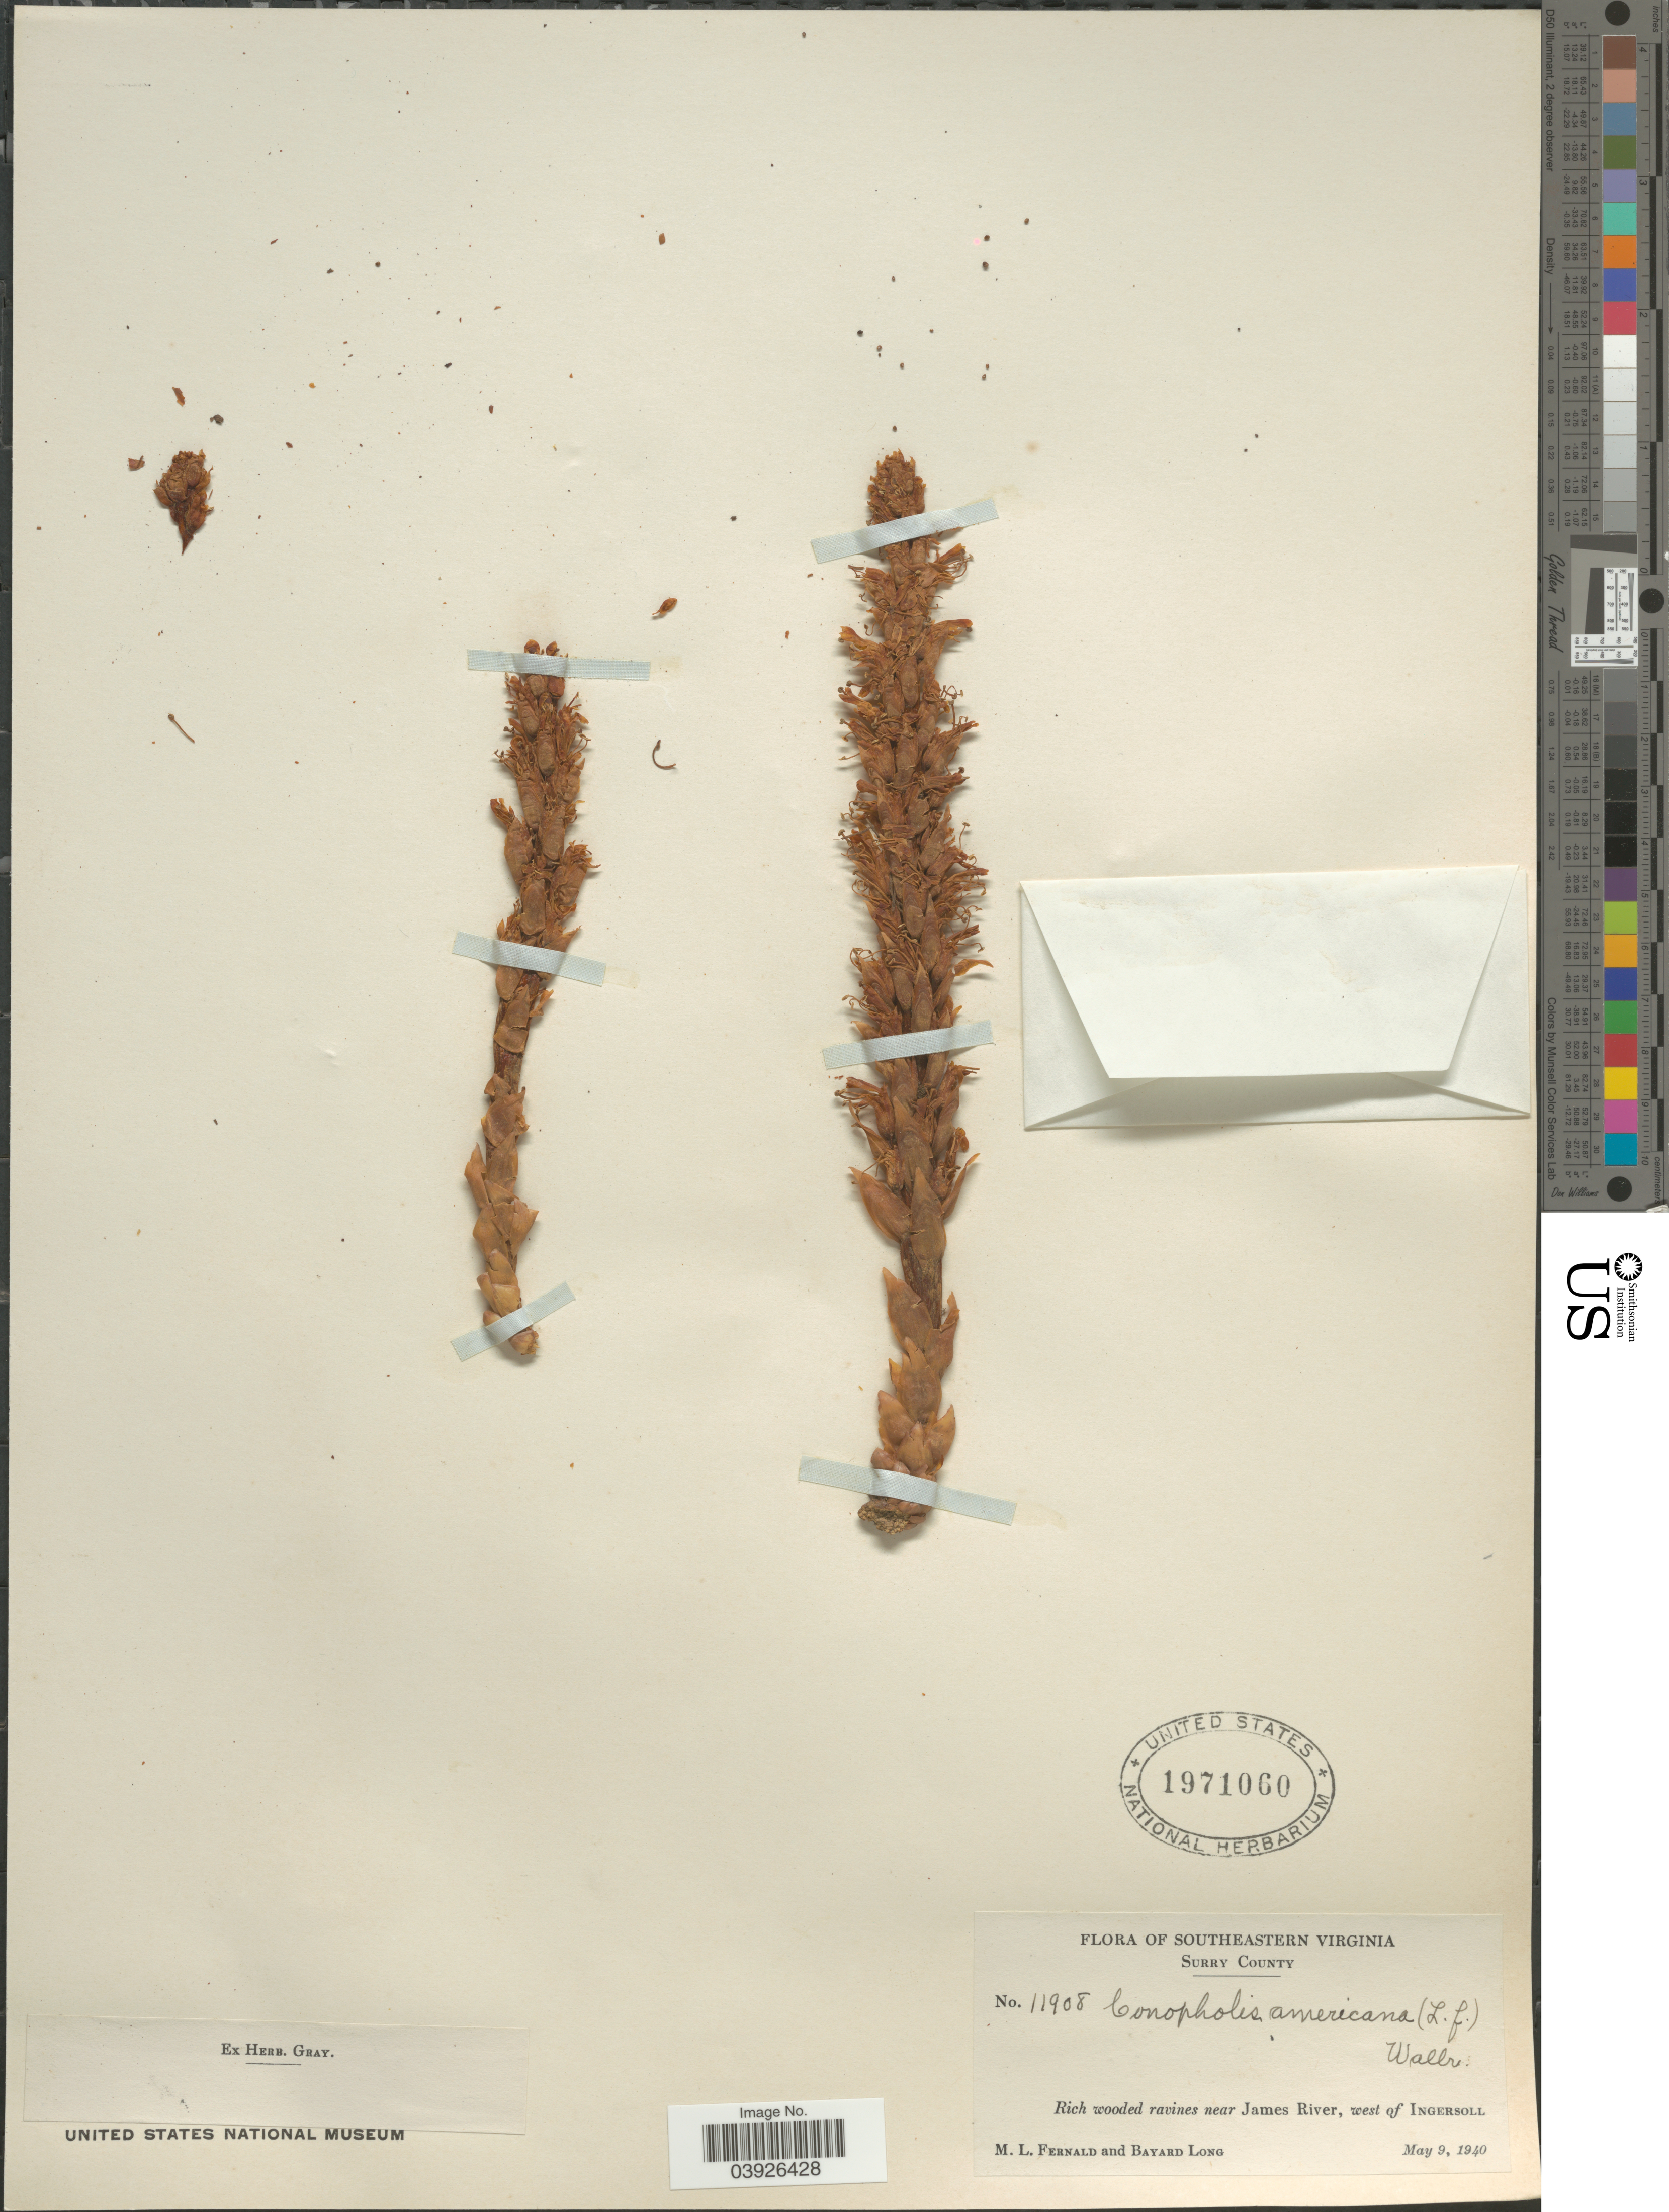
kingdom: Plantae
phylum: Tracheophyta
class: Magnoliopsida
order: Lamiales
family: Orobanchaceae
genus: Conopholis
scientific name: Conopholis americana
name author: (L. f.) Wallr.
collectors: M. L. Fernald & B. Long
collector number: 11908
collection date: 1940-05-09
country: United States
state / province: Virginia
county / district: Surry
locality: Southeastern Virginia. Surry County. Near James River, west of Ingersoll.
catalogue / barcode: US 1971060